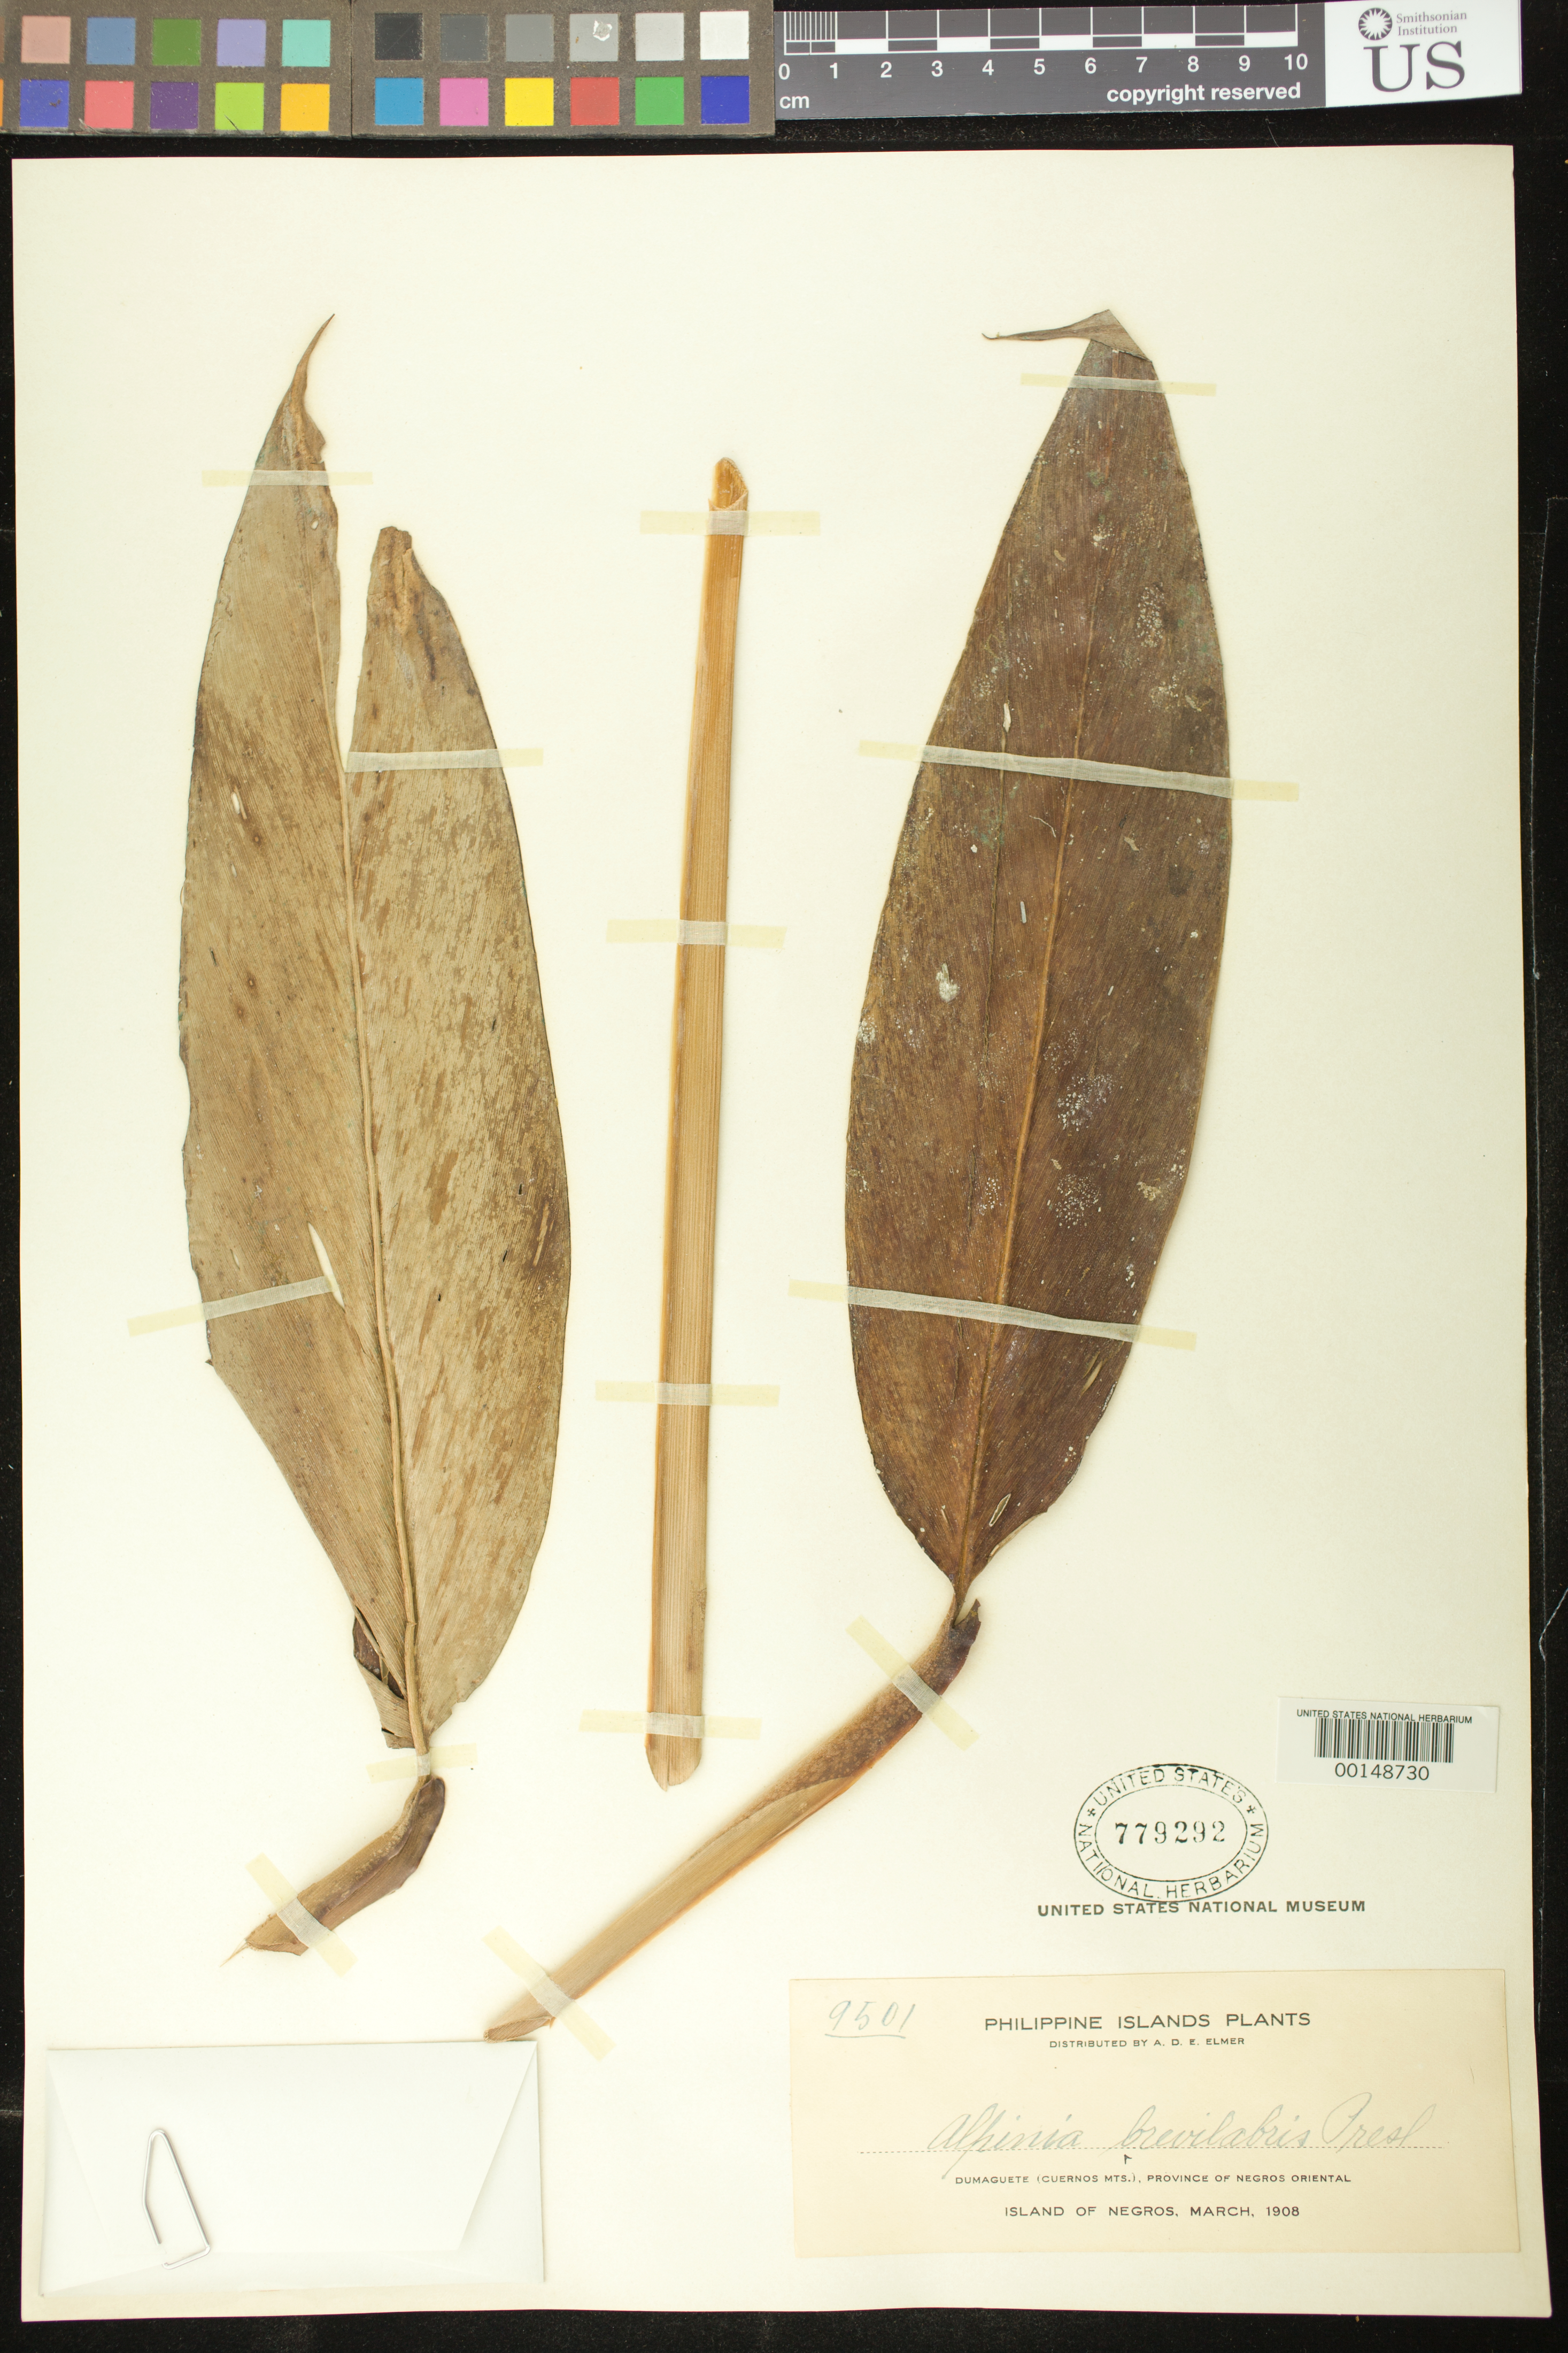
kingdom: Plantae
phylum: Tracheophyta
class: Liliopsida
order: Zingiberales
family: Zingiberaceae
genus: Alpinia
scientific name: Alpinia brevilabris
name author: C. Presl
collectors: A. D. E. Elmer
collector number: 9501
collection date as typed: Mar 1908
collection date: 1908-03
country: Philippines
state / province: Central Visayas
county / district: Negros Oriental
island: Negros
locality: Dumaguete (cuernos mts.)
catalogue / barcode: US 779292